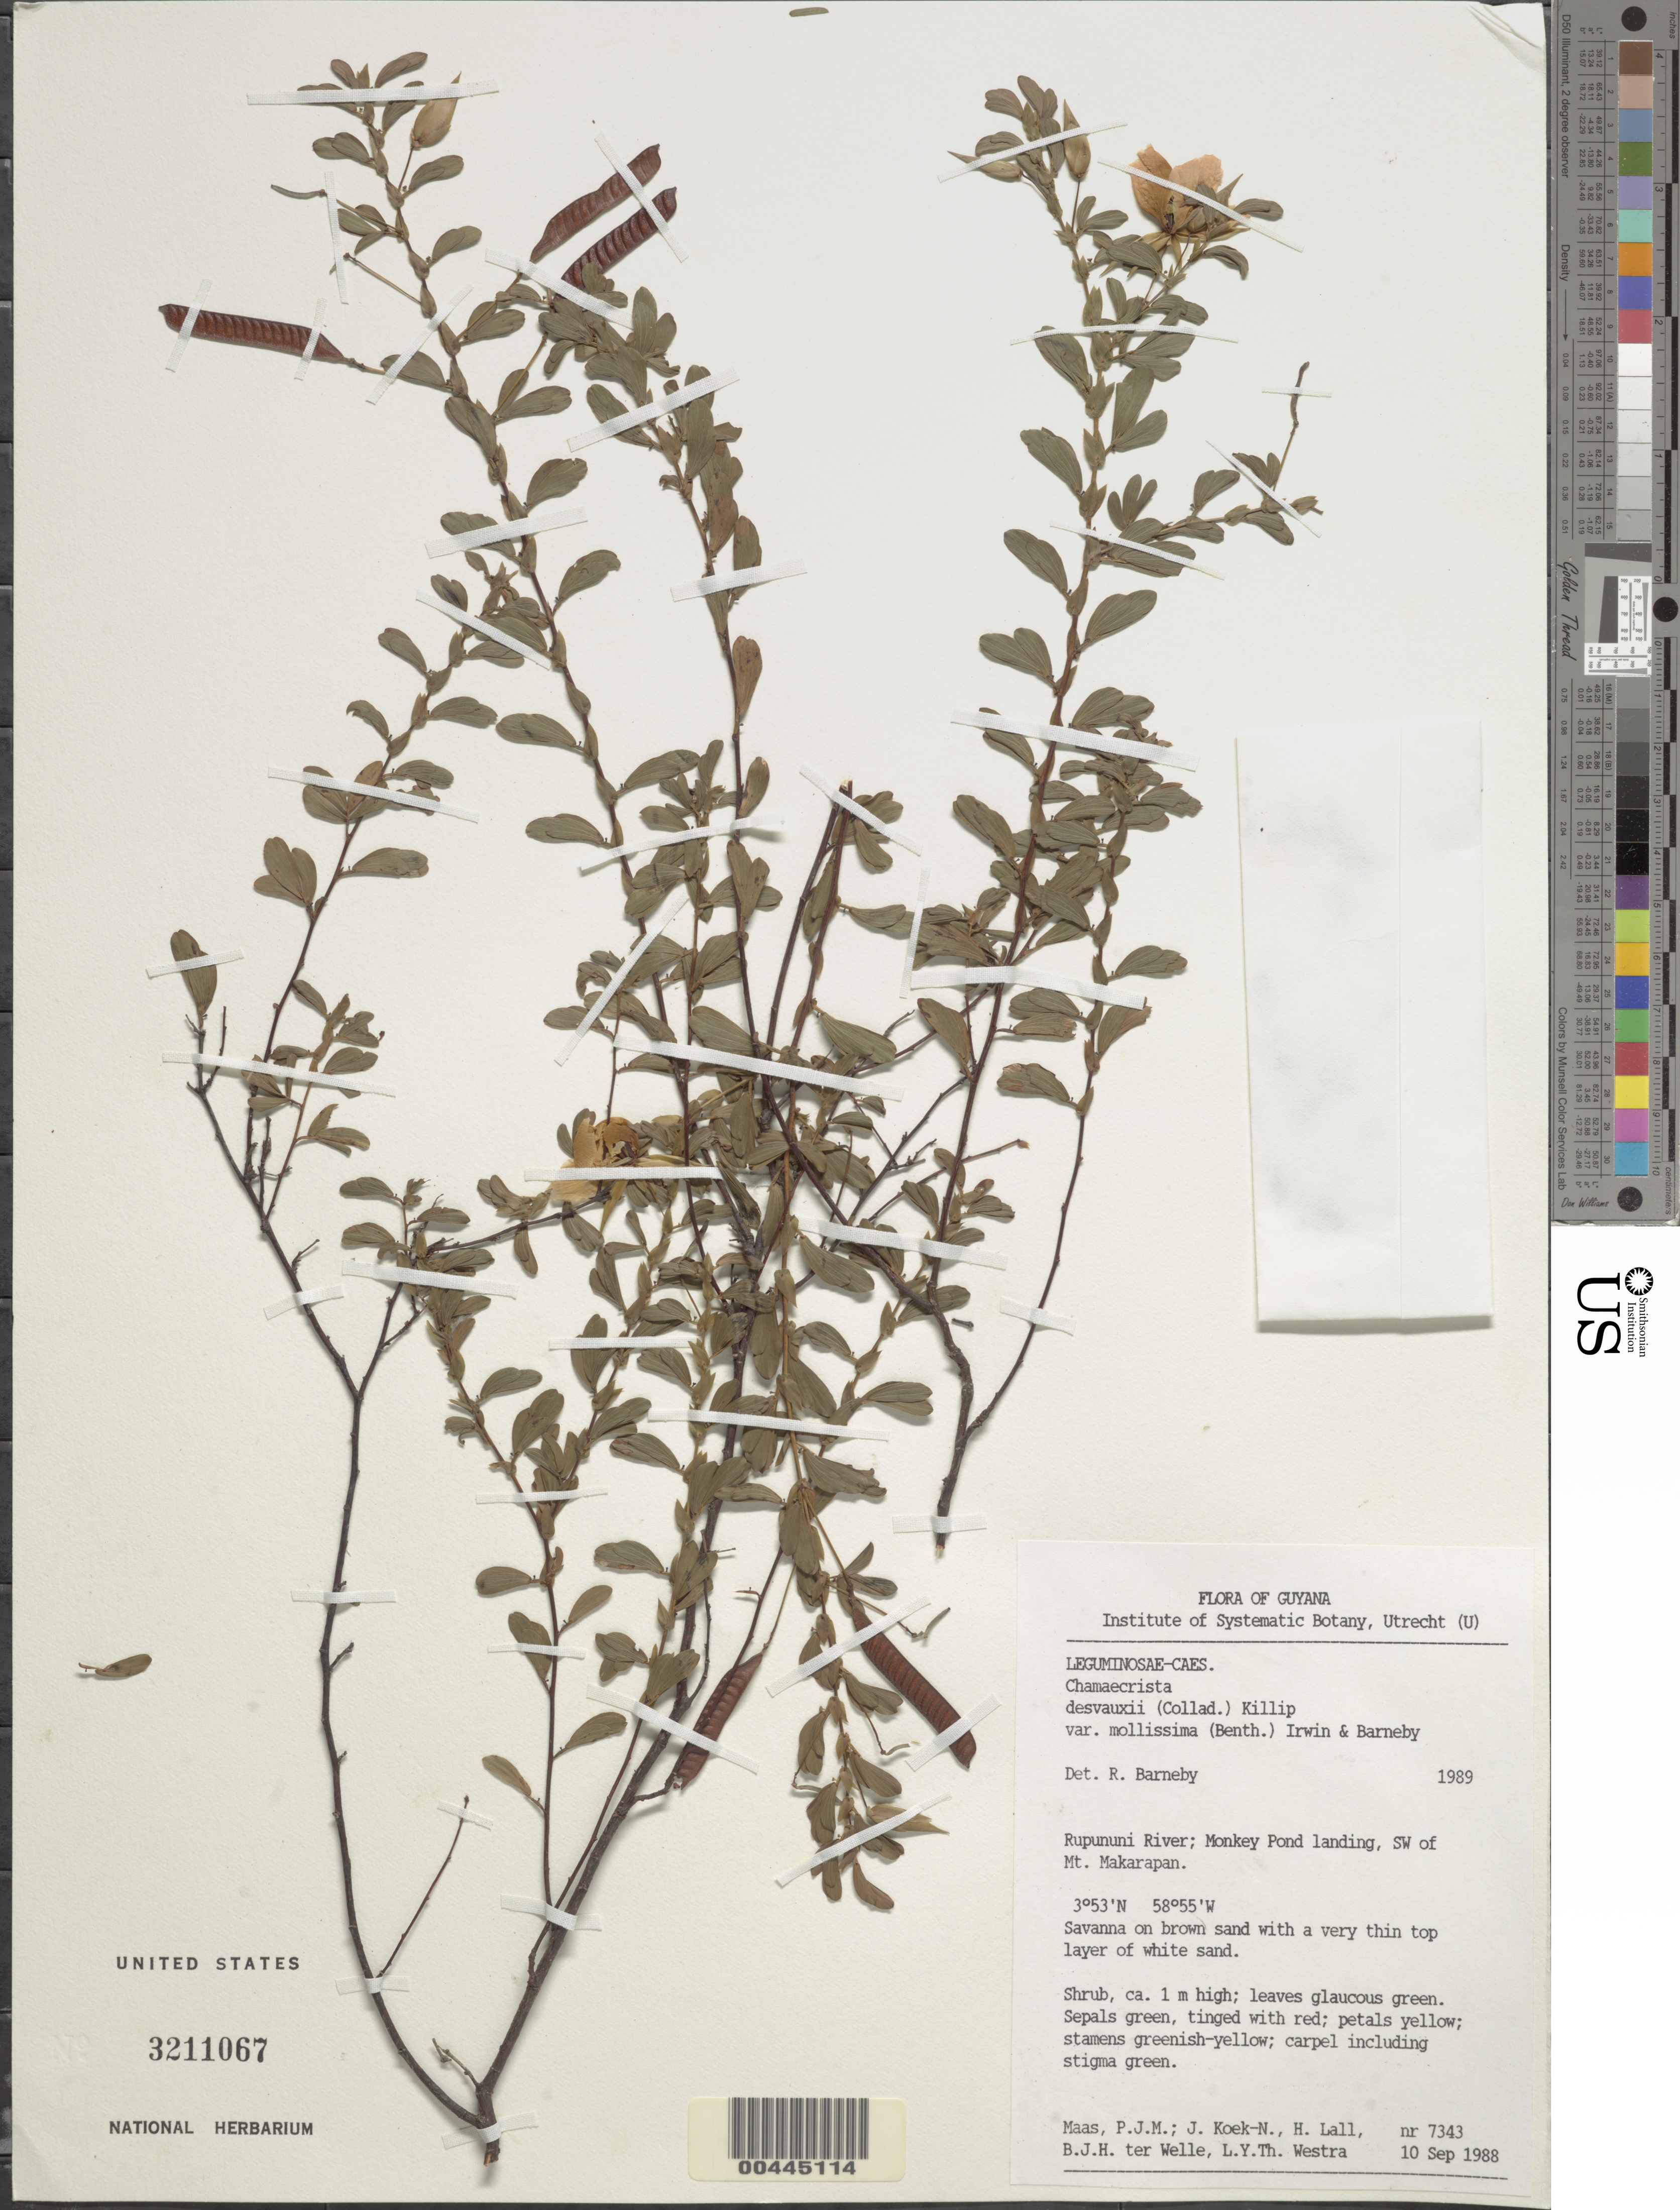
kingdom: Plantae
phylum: Tracheophyta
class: Magnoliopsida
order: Fabales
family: Fabaceae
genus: Chamaecrista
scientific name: Chamaecrista desvauxii var. mollissima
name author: (Benth.) H.S. Irwin & Barneby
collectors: P. Maas, J. Koek-Noorman, H. Lall, B. Welle & L. Y. T. Westra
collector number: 7343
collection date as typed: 10 Sep 1988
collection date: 1988-09-10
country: Guyana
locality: Rupununi river, monkey pond landing, sw of mt. makarapan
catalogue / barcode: US 3211067